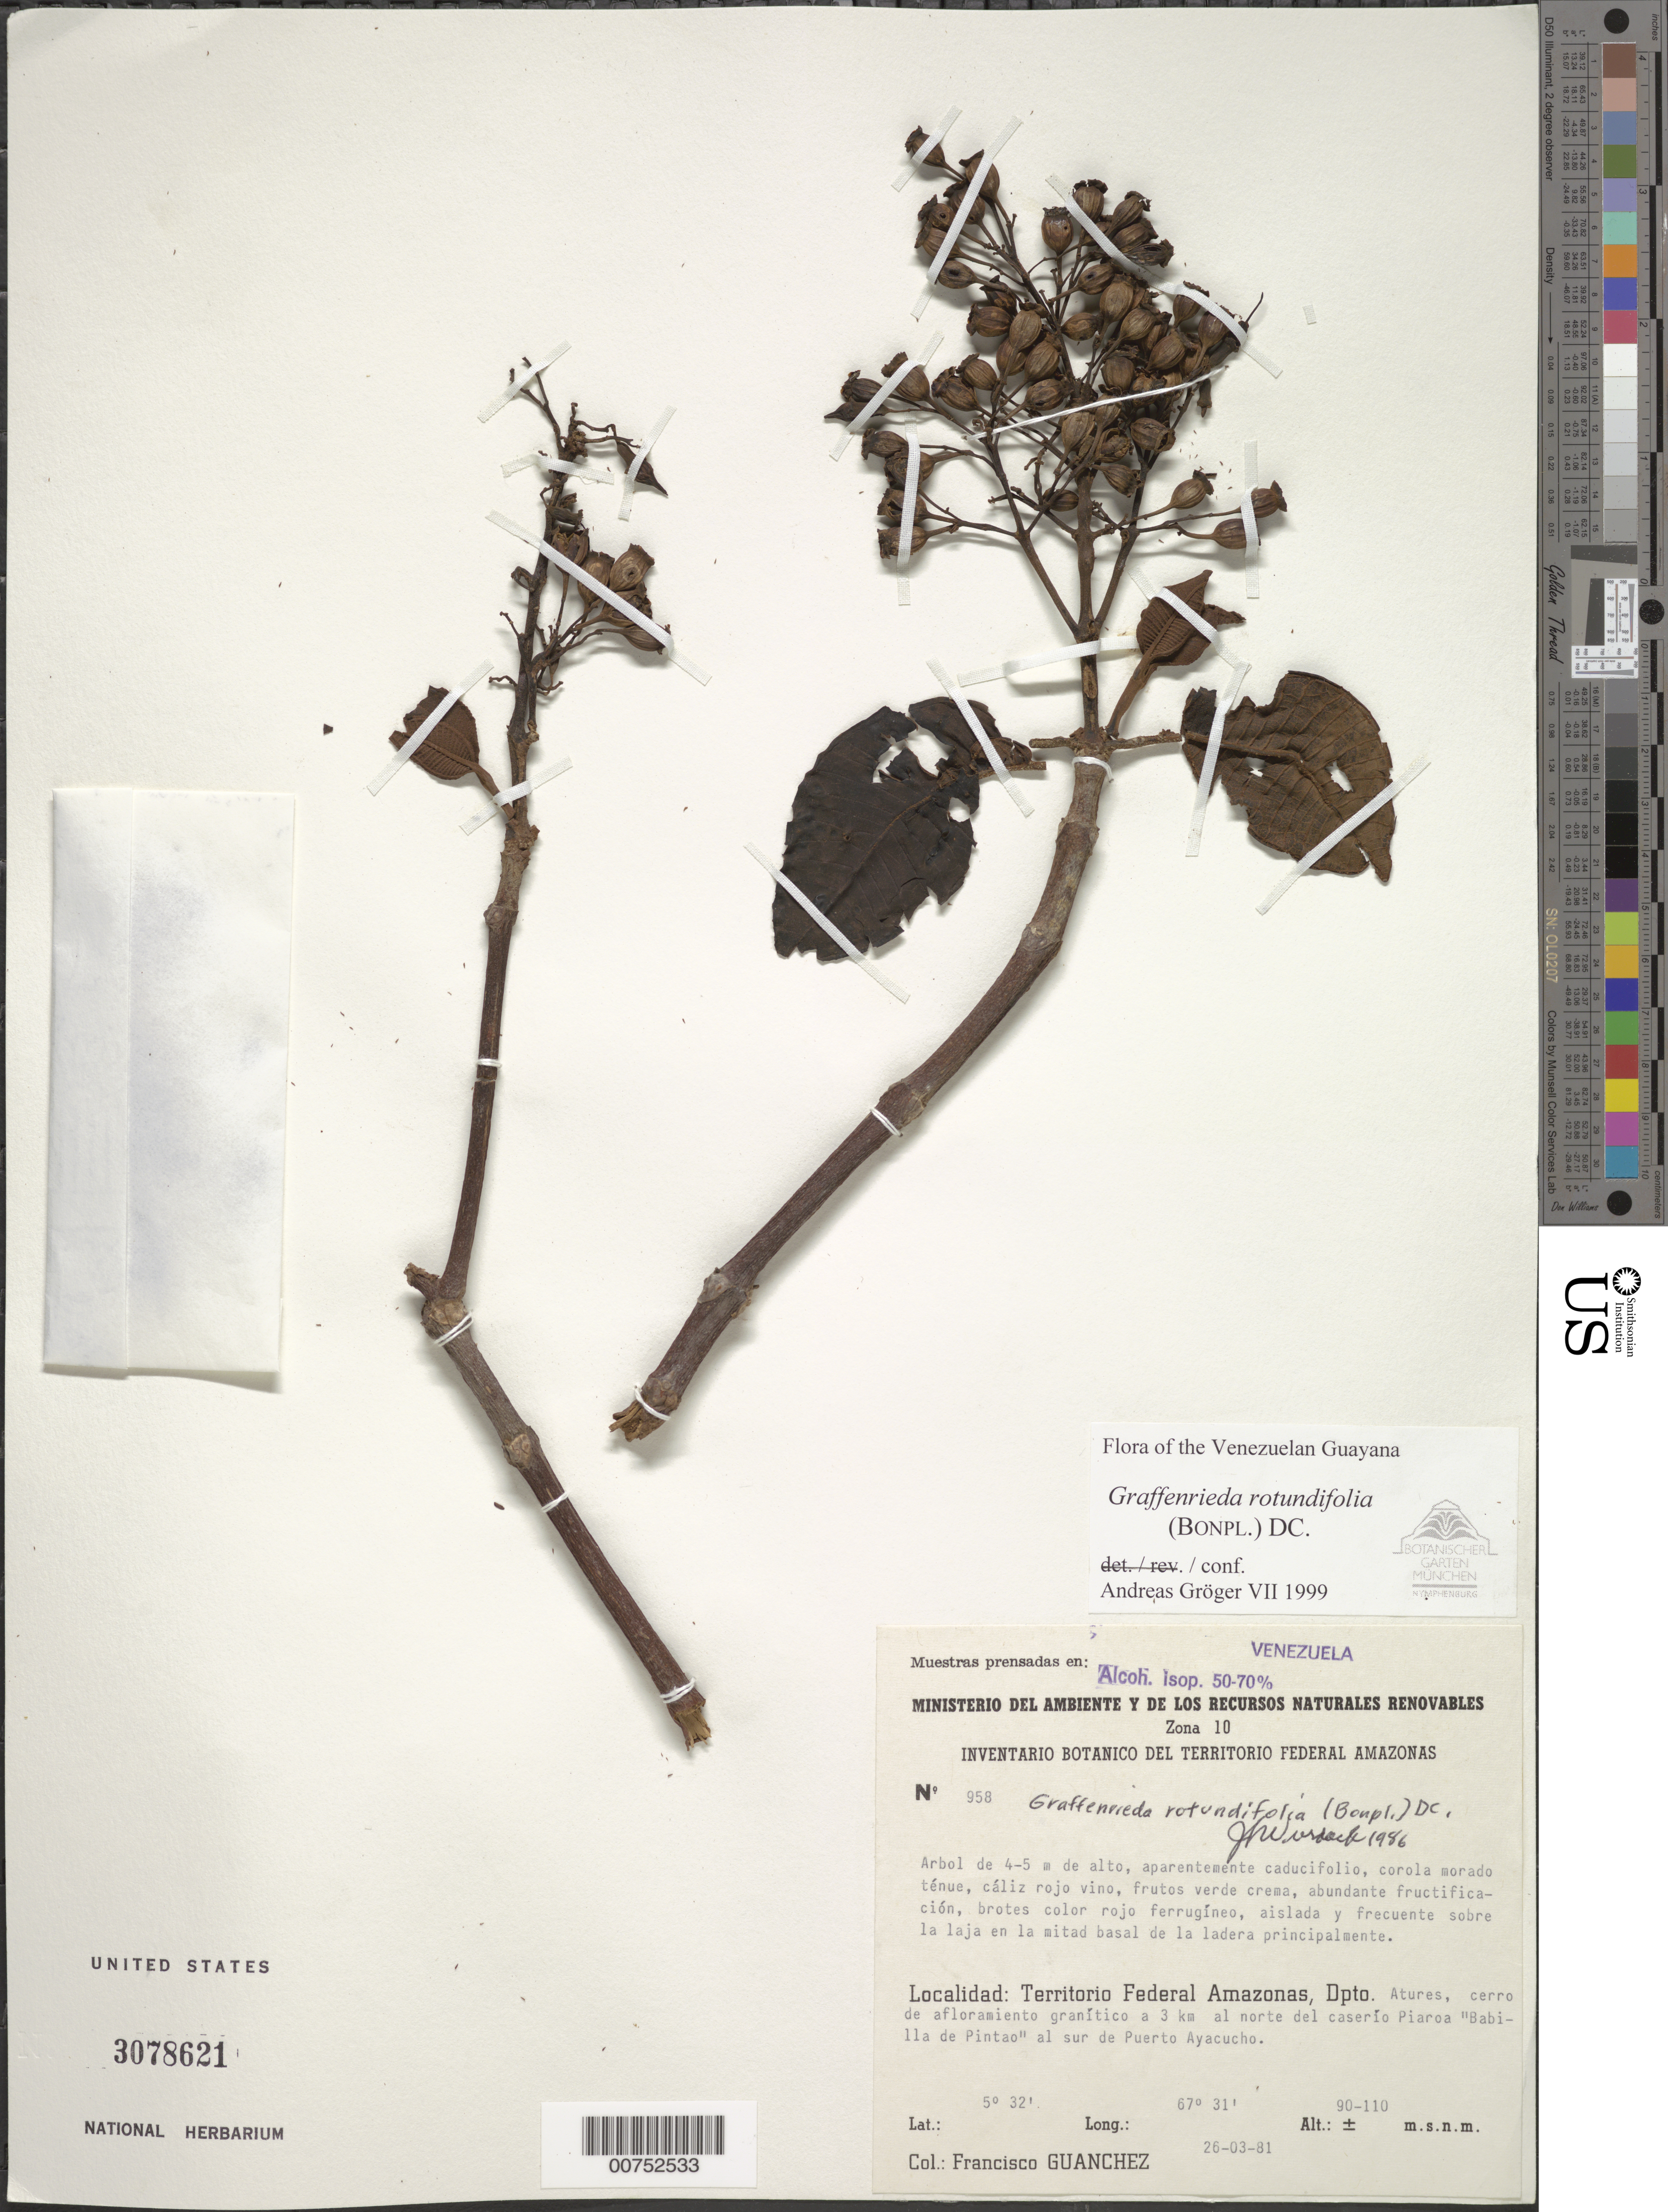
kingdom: Plantae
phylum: Tracheophyta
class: Magnoliopsida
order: Myrtales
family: Melastomataceae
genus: Graffenrieda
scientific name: Graffenrieda rotundifolia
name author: (Bonpl.) DC.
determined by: Gröger, A.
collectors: F. Guánchez M.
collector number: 958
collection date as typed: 26-Mar-81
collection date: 1981-03-26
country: Venezuela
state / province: Amazonas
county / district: Atures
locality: Puerto Ayacucho, 3 km N of Piaroa "Babilla de Pintao"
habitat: Sobre la laja en la mitad basal de la ladera principalmente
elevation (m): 90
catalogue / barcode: US 3078621